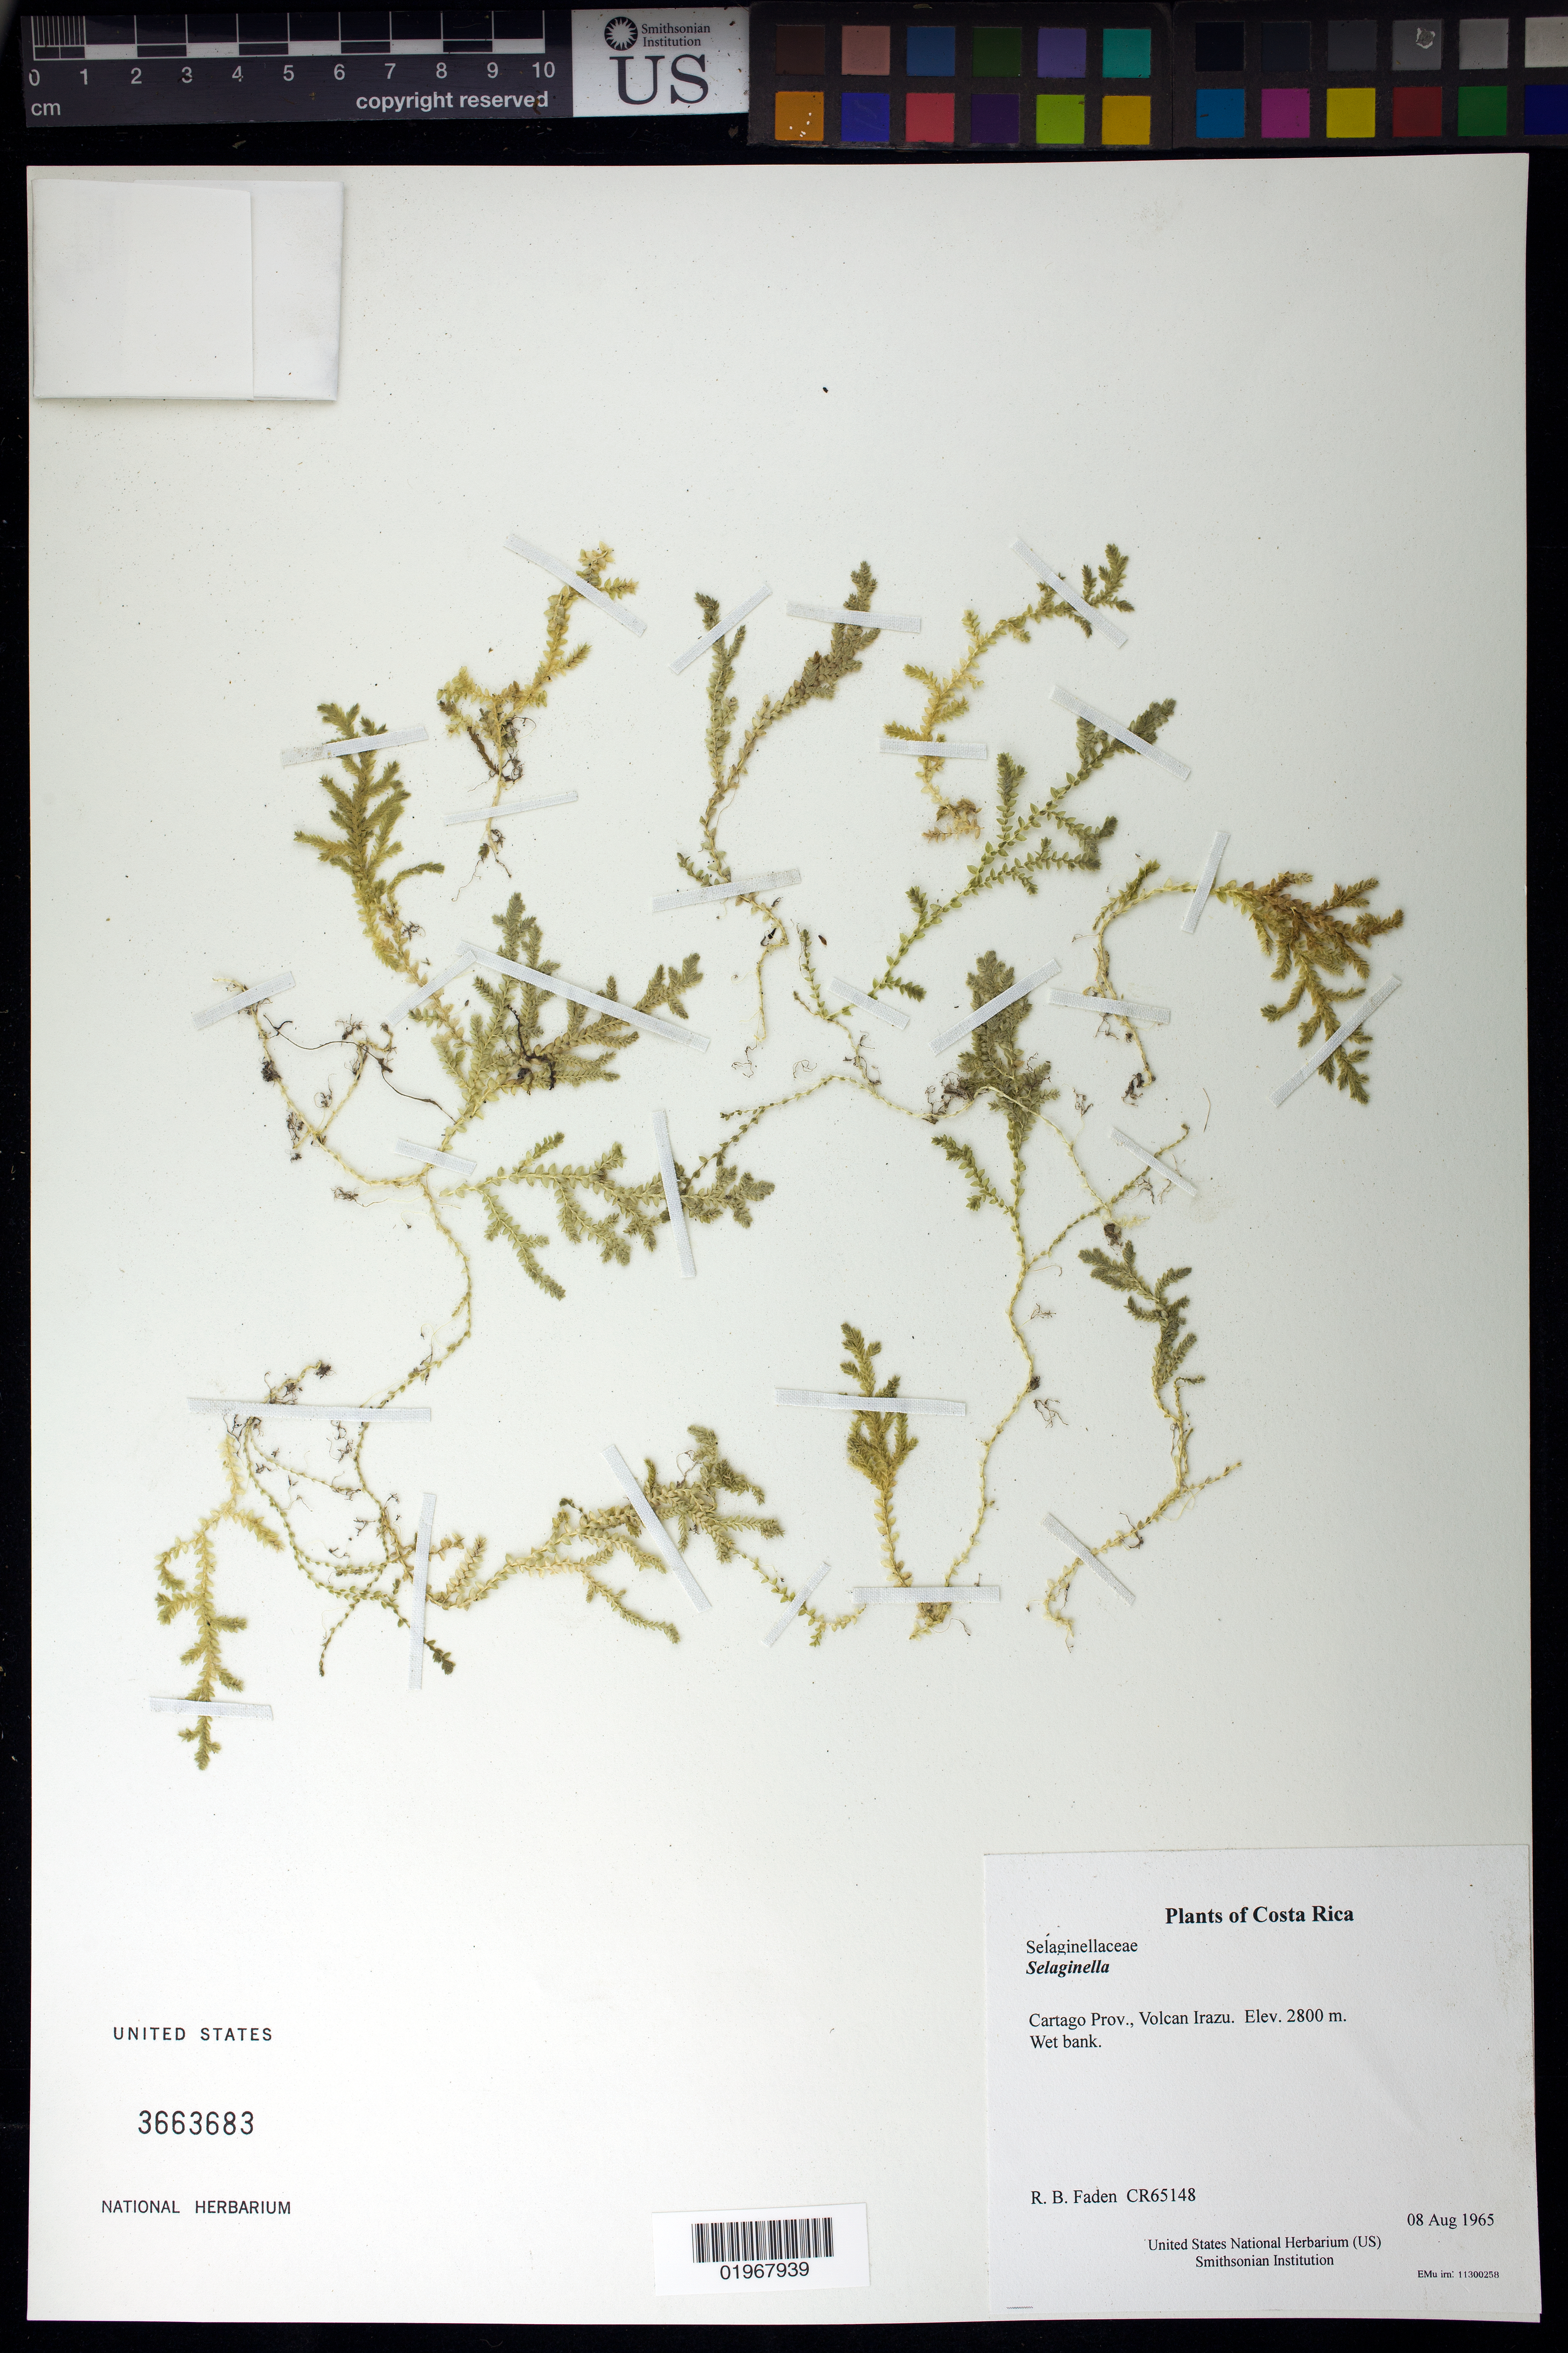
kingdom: Plantae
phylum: Tracheophyta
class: Lycopodiopsida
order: Selaginellales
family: Selaginellaceae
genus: Selaginella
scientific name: Selaginella sp.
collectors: R. B. Faden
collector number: CR65148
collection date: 1965-08-08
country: Costa Rica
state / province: Cartago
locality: Volcan Irazu.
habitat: Wet bank.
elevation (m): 2800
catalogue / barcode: US 3663683